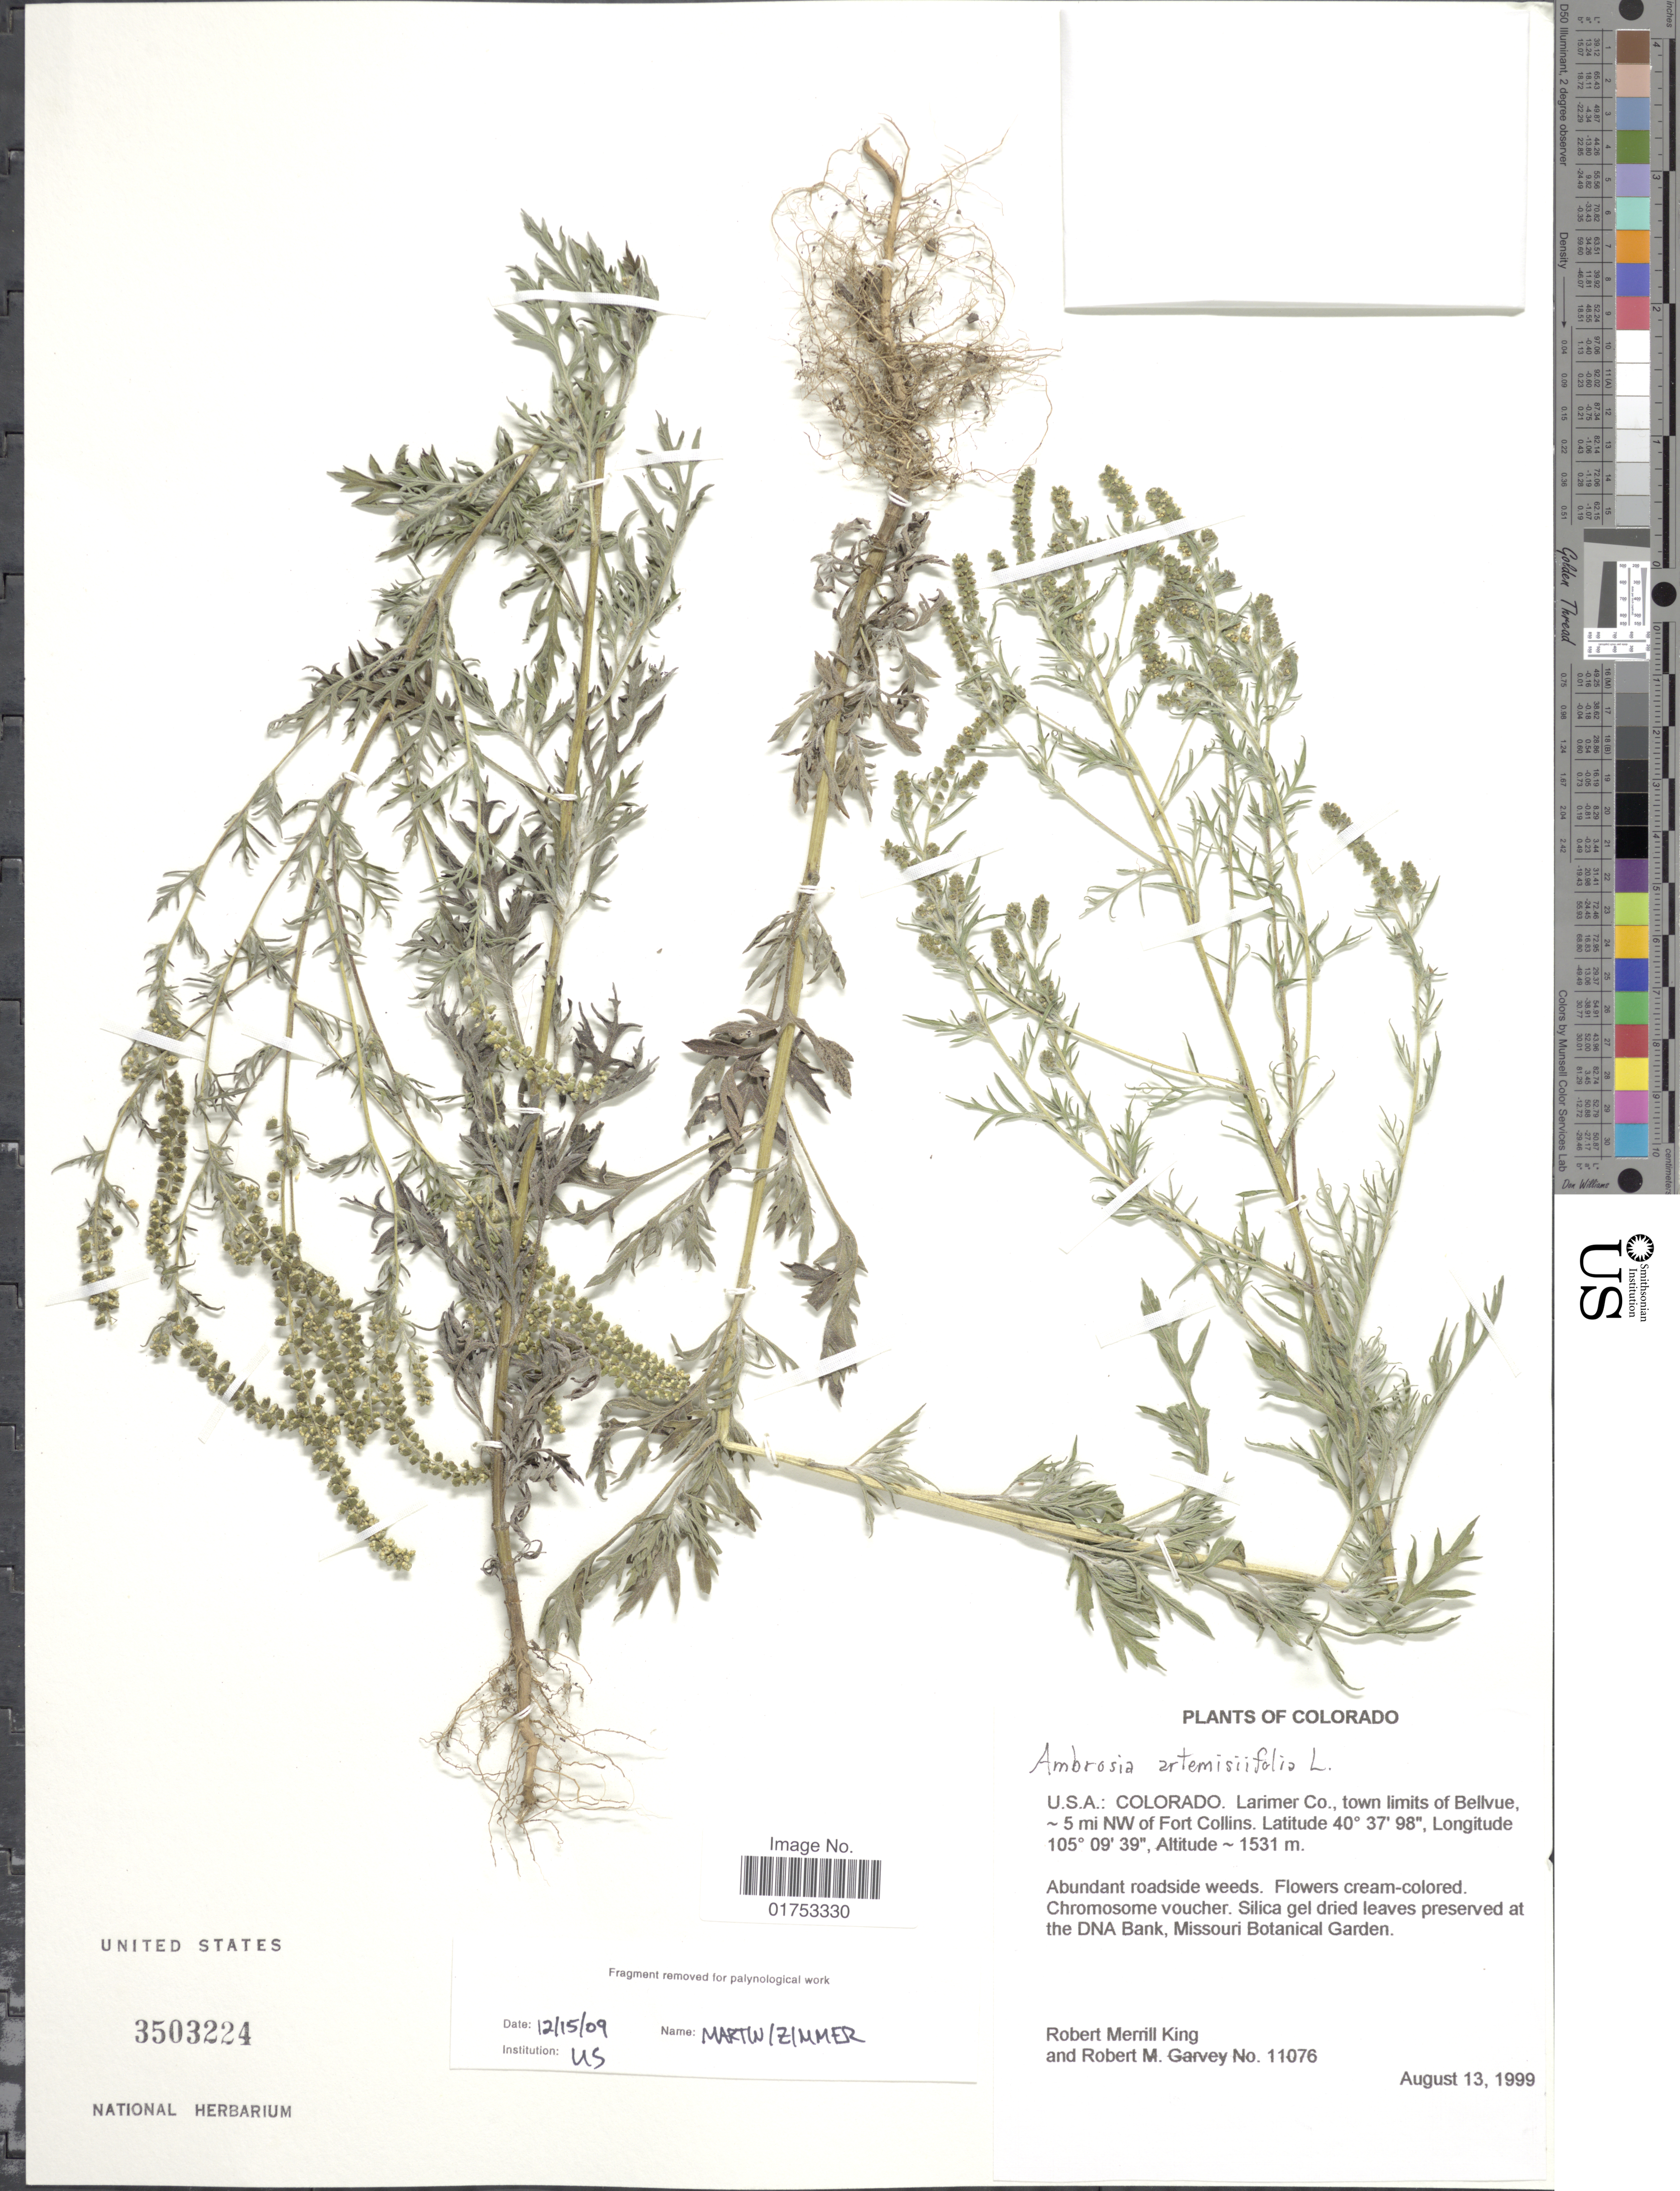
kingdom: Plantae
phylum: Tracheophyta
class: Magnoliopsida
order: Asterales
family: Asteraceae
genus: Ambrosia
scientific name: Ambrosia artemisiifolia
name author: L.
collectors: R. M. King & R. Garvey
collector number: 11076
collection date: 1999-08-13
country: United States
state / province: Colorado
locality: U.S.A., Larimer Co., town limits of Bellvue, 5 mi NW of Fort Collins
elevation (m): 1531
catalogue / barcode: US 3503224